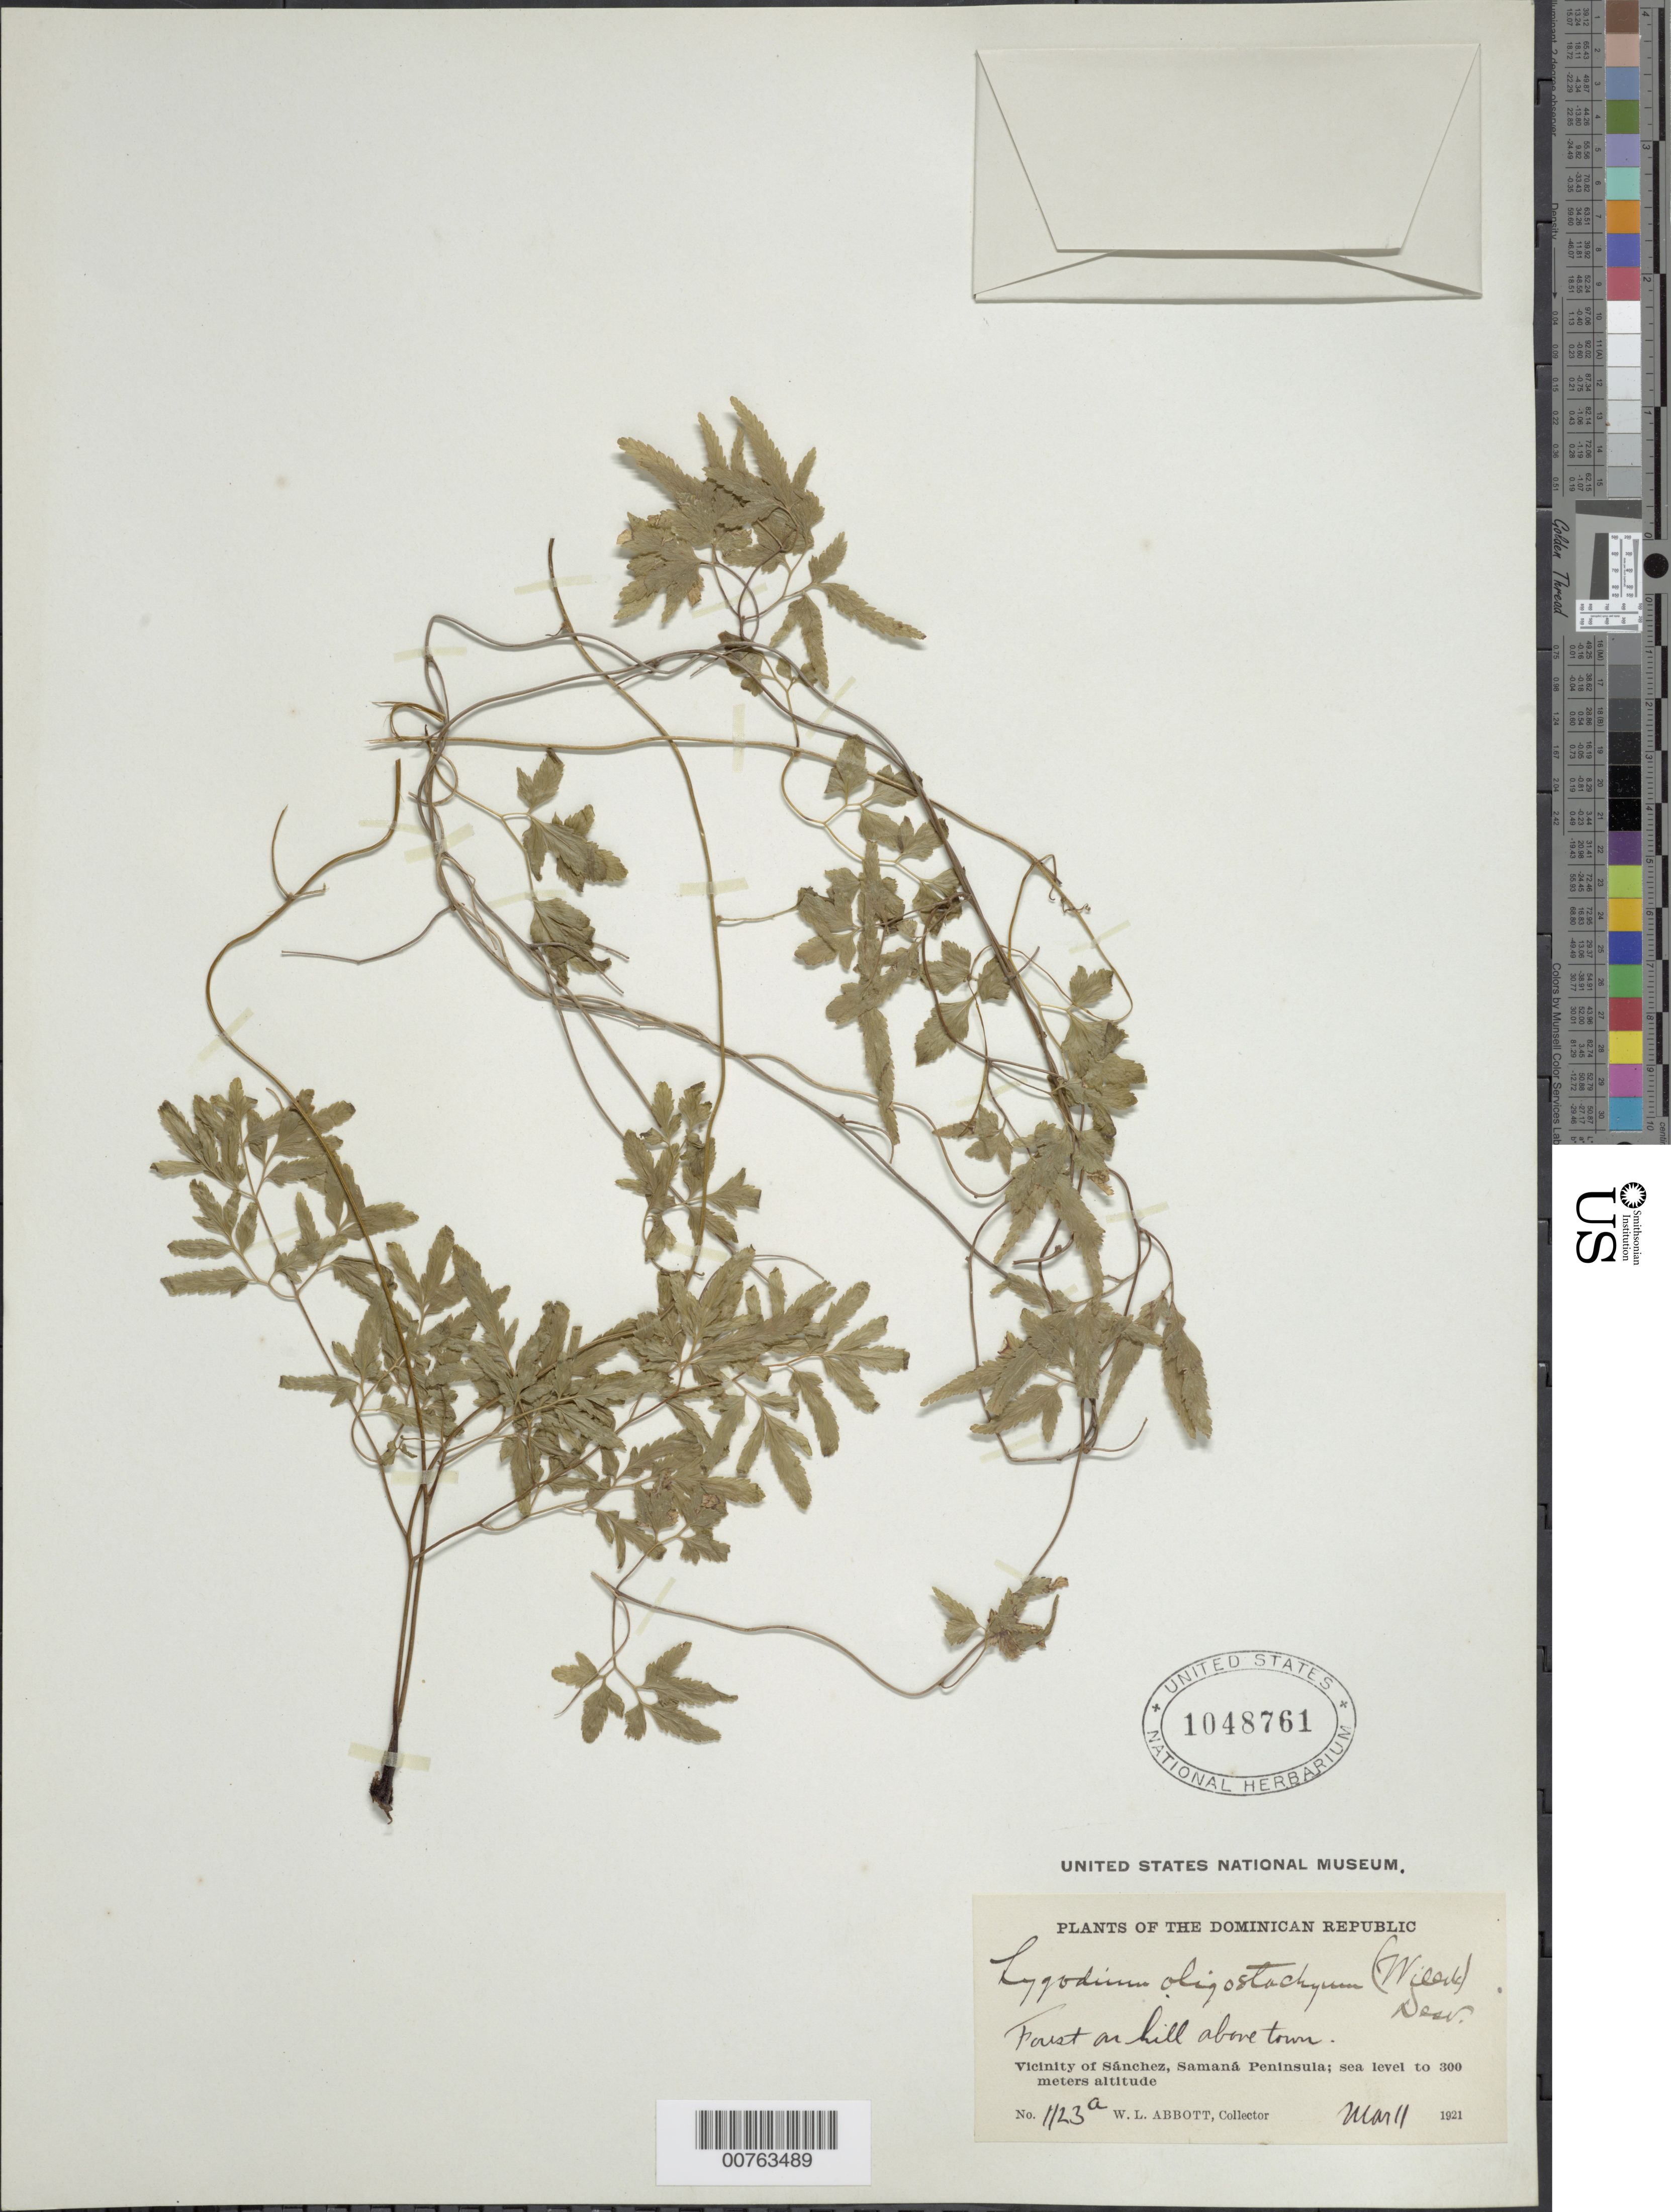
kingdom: Plantae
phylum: Tracheophyta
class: Polypodiopsida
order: Schizaeales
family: Lygodiaceae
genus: Lygodium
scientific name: Lygodium oligostachyum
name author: (Willd.) Desv.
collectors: W. L. Abbott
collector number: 1123a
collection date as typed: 11 Mar 1910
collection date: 1910-03-11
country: Dominican Republic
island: Hispaniola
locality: Vicinity of Sánchez, Samaná Province. Hill above town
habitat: Forest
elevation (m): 0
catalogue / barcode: US 1048761